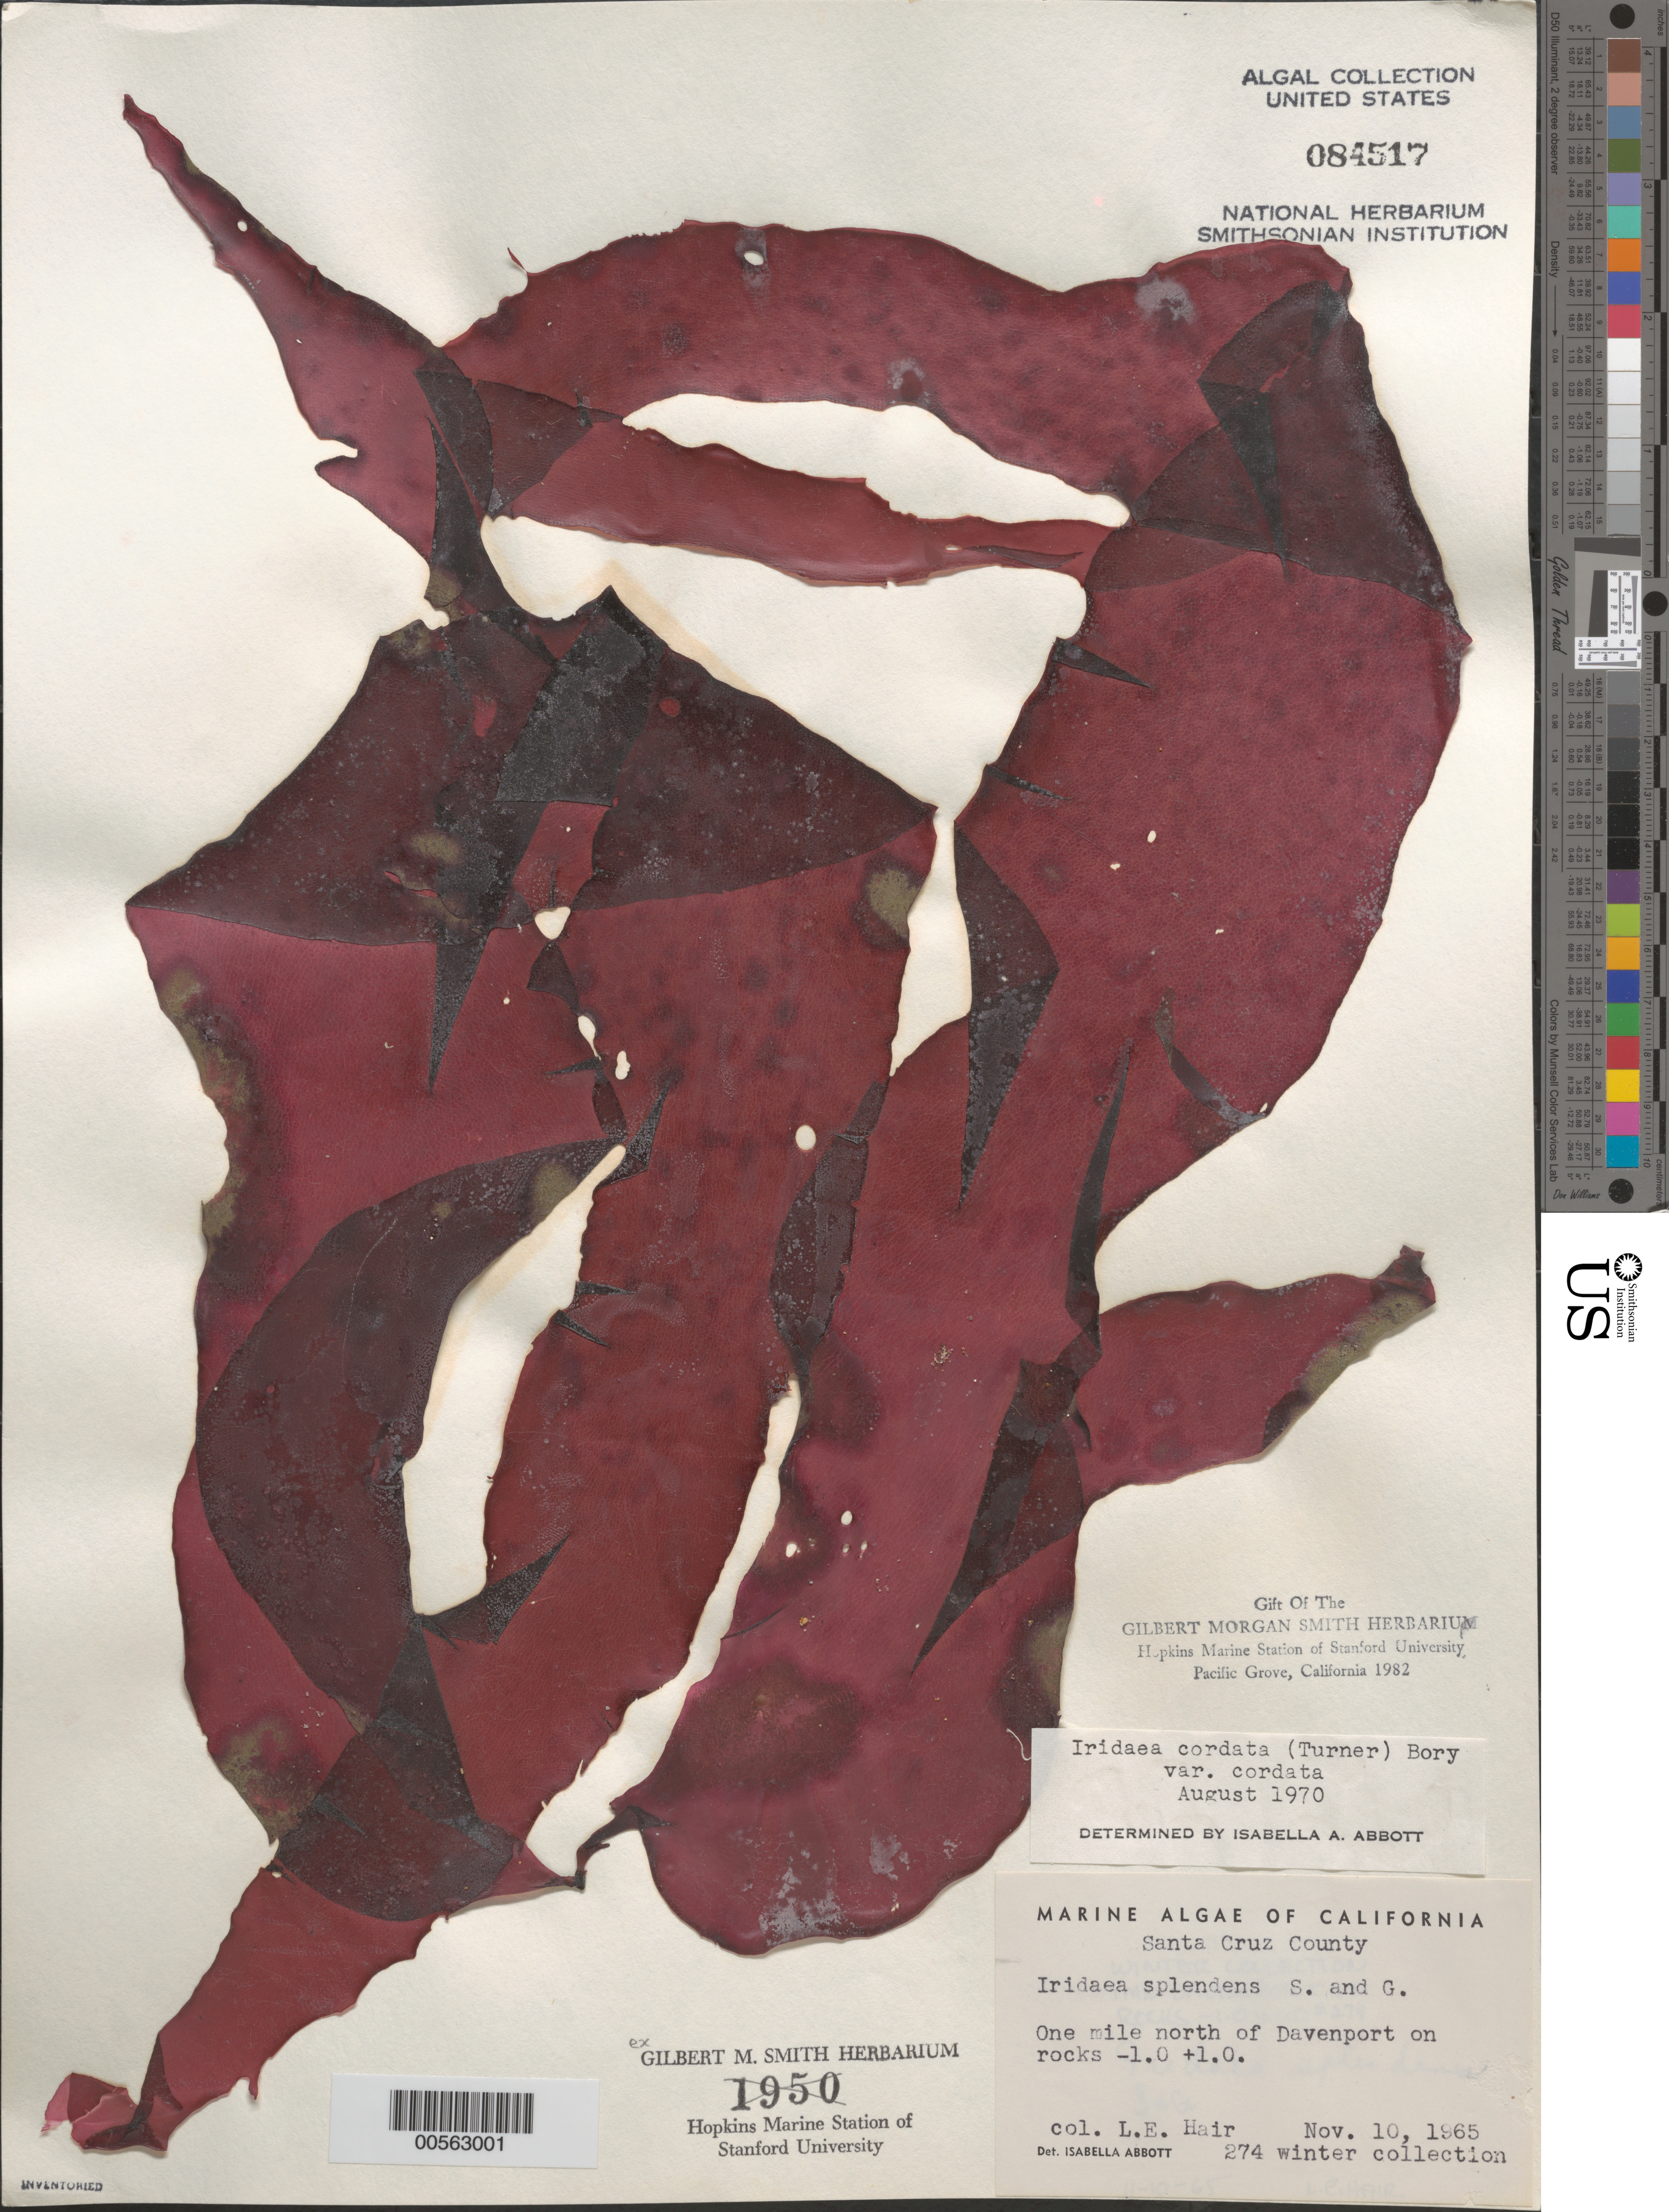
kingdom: Plantae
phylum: Rhodophyta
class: Florideophyceae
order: Gigartinales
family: Gigartinaceae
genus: Iridaea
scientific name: Iridaea cordata var. cordata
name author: (Turner) Bory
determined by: Abbott, Isabella A.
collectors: L. Hair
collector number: Leh 274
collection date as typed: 10 Nov 1965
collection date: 1965-11-10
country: United States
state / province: California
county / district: Santa Cruz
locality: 1 mile north of Davenport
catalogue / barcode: US 84517